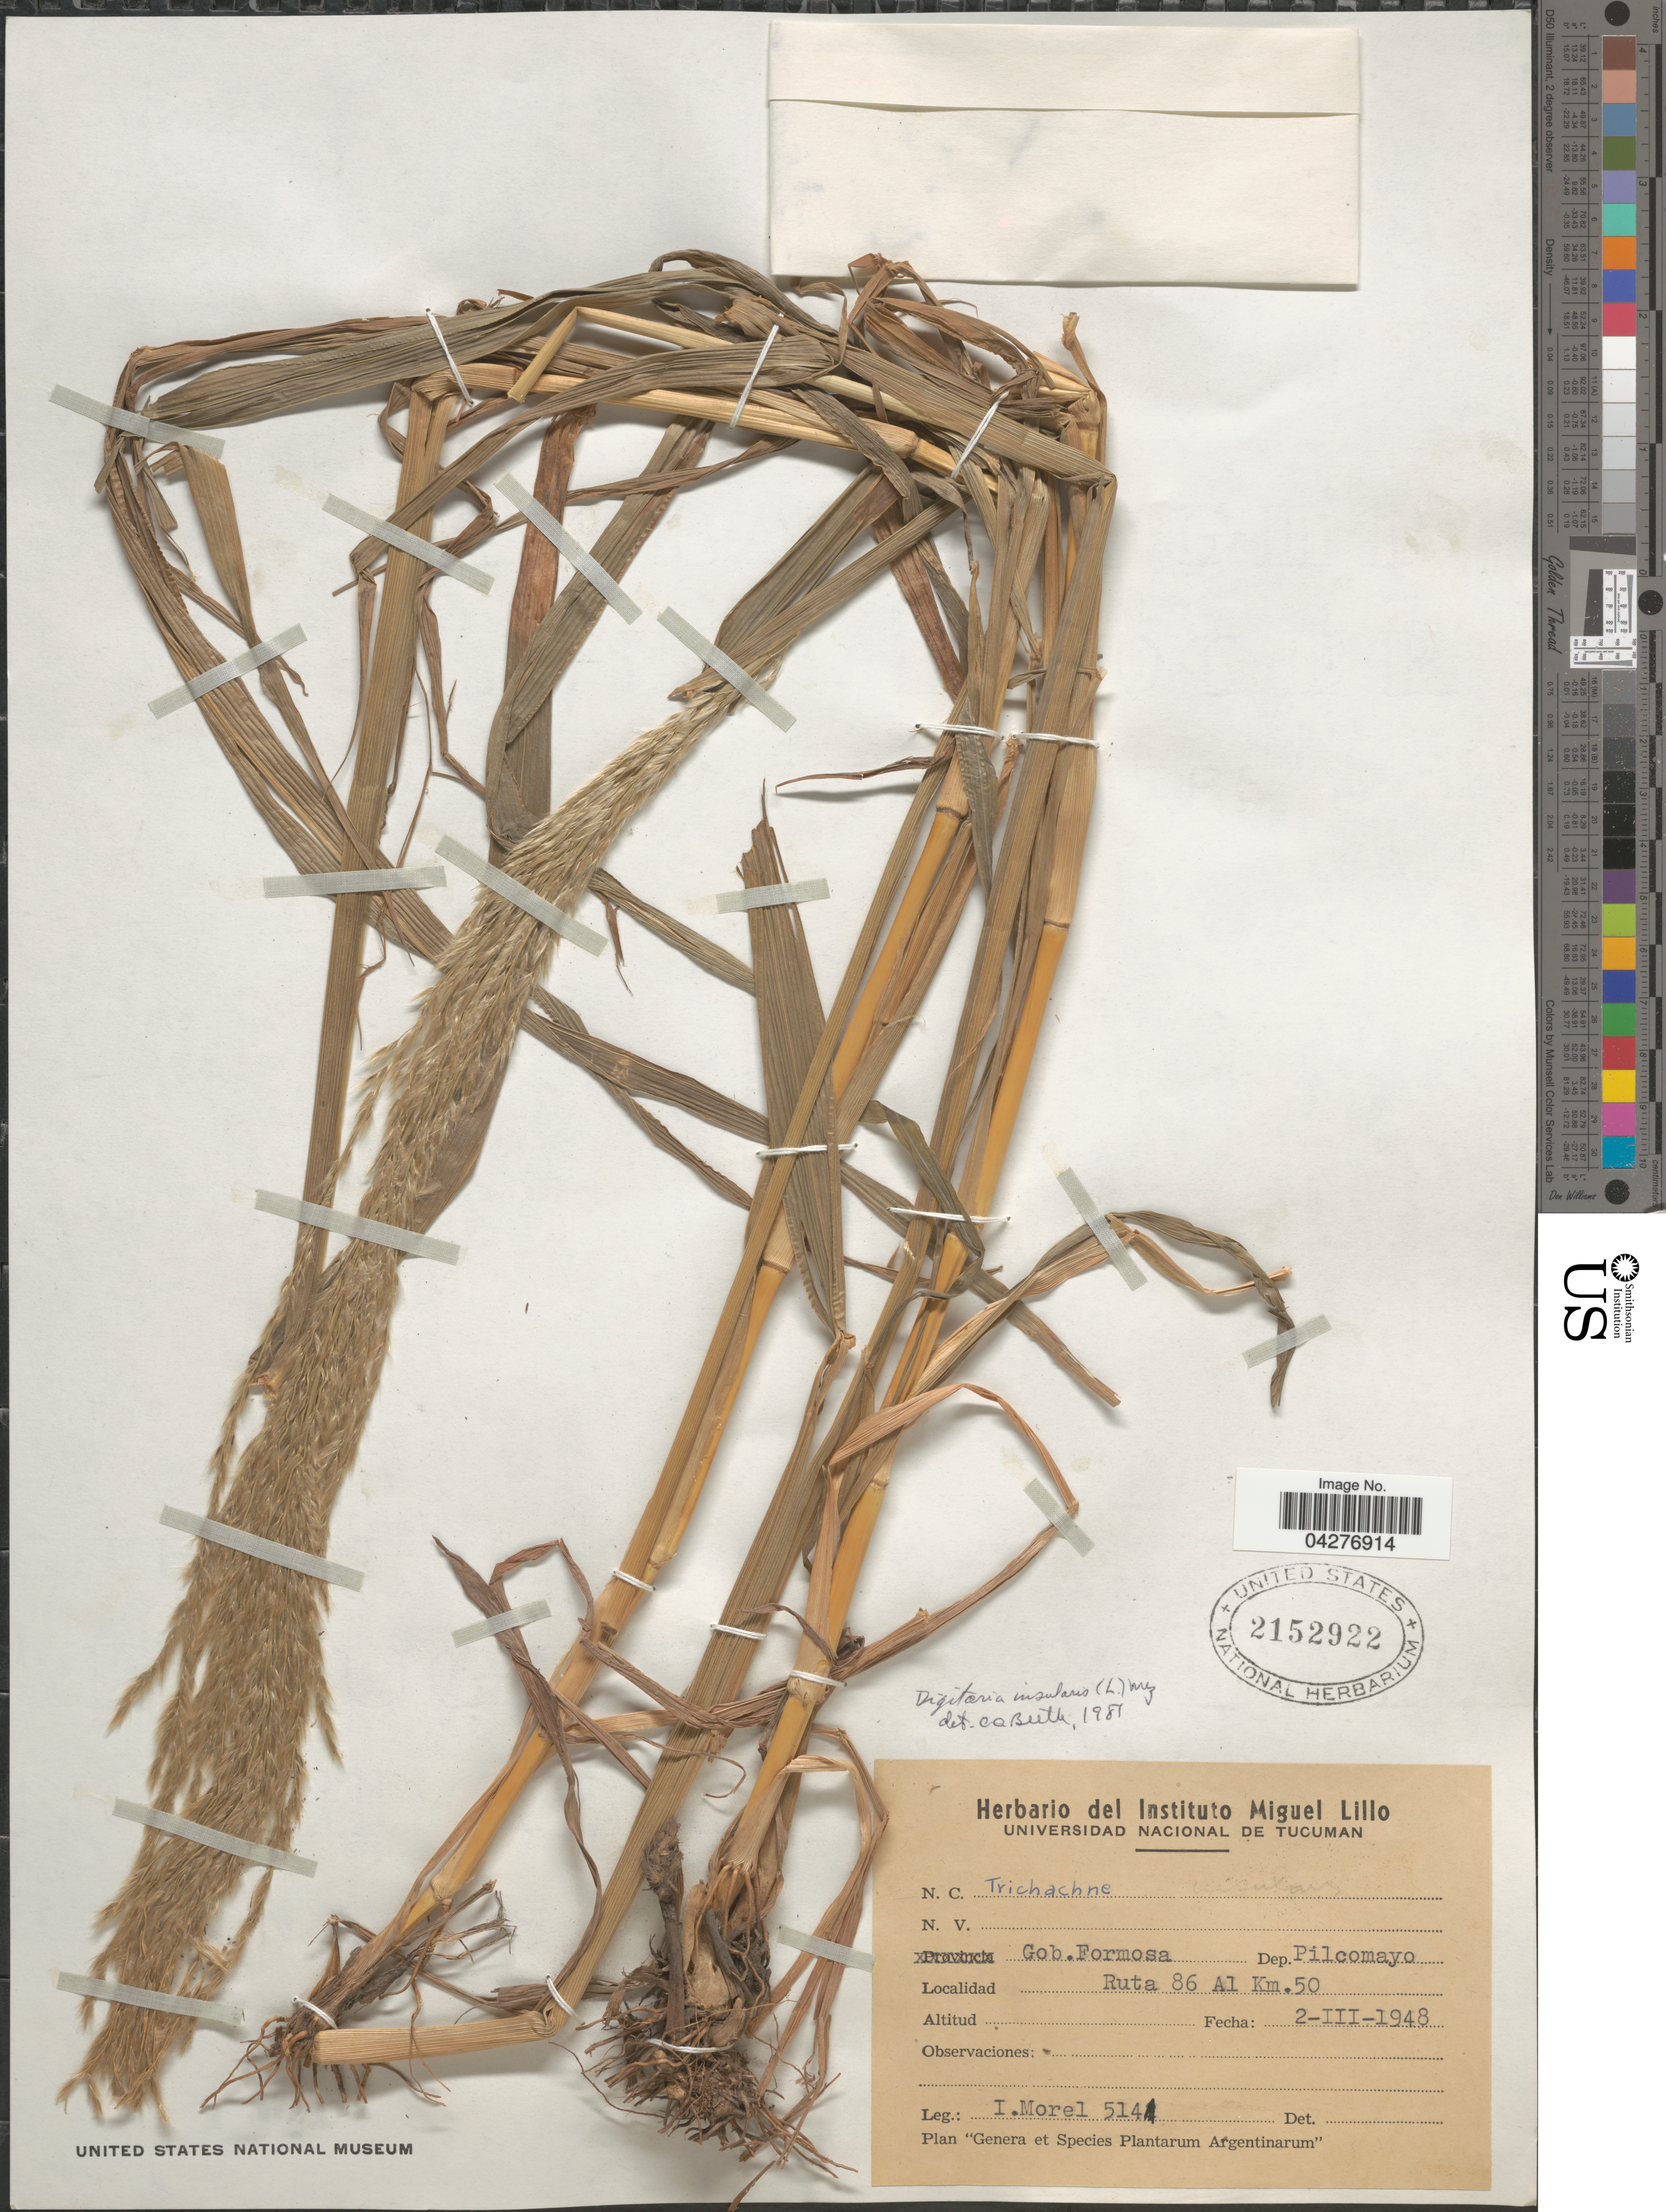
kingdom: Plantae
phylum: Tracheophyta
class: Liliopsida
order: Poales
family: Poaceae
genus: Digitaria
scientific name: Digitaria insularis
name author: (L.) Fedde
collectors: I. Morel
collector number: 514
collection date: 1948-03-02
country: Argentina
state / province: Formosa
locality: Gob. Formosa. Dep. Pilcomayo. Ruta 86 Al Km. 50.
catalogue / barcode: US 2152922